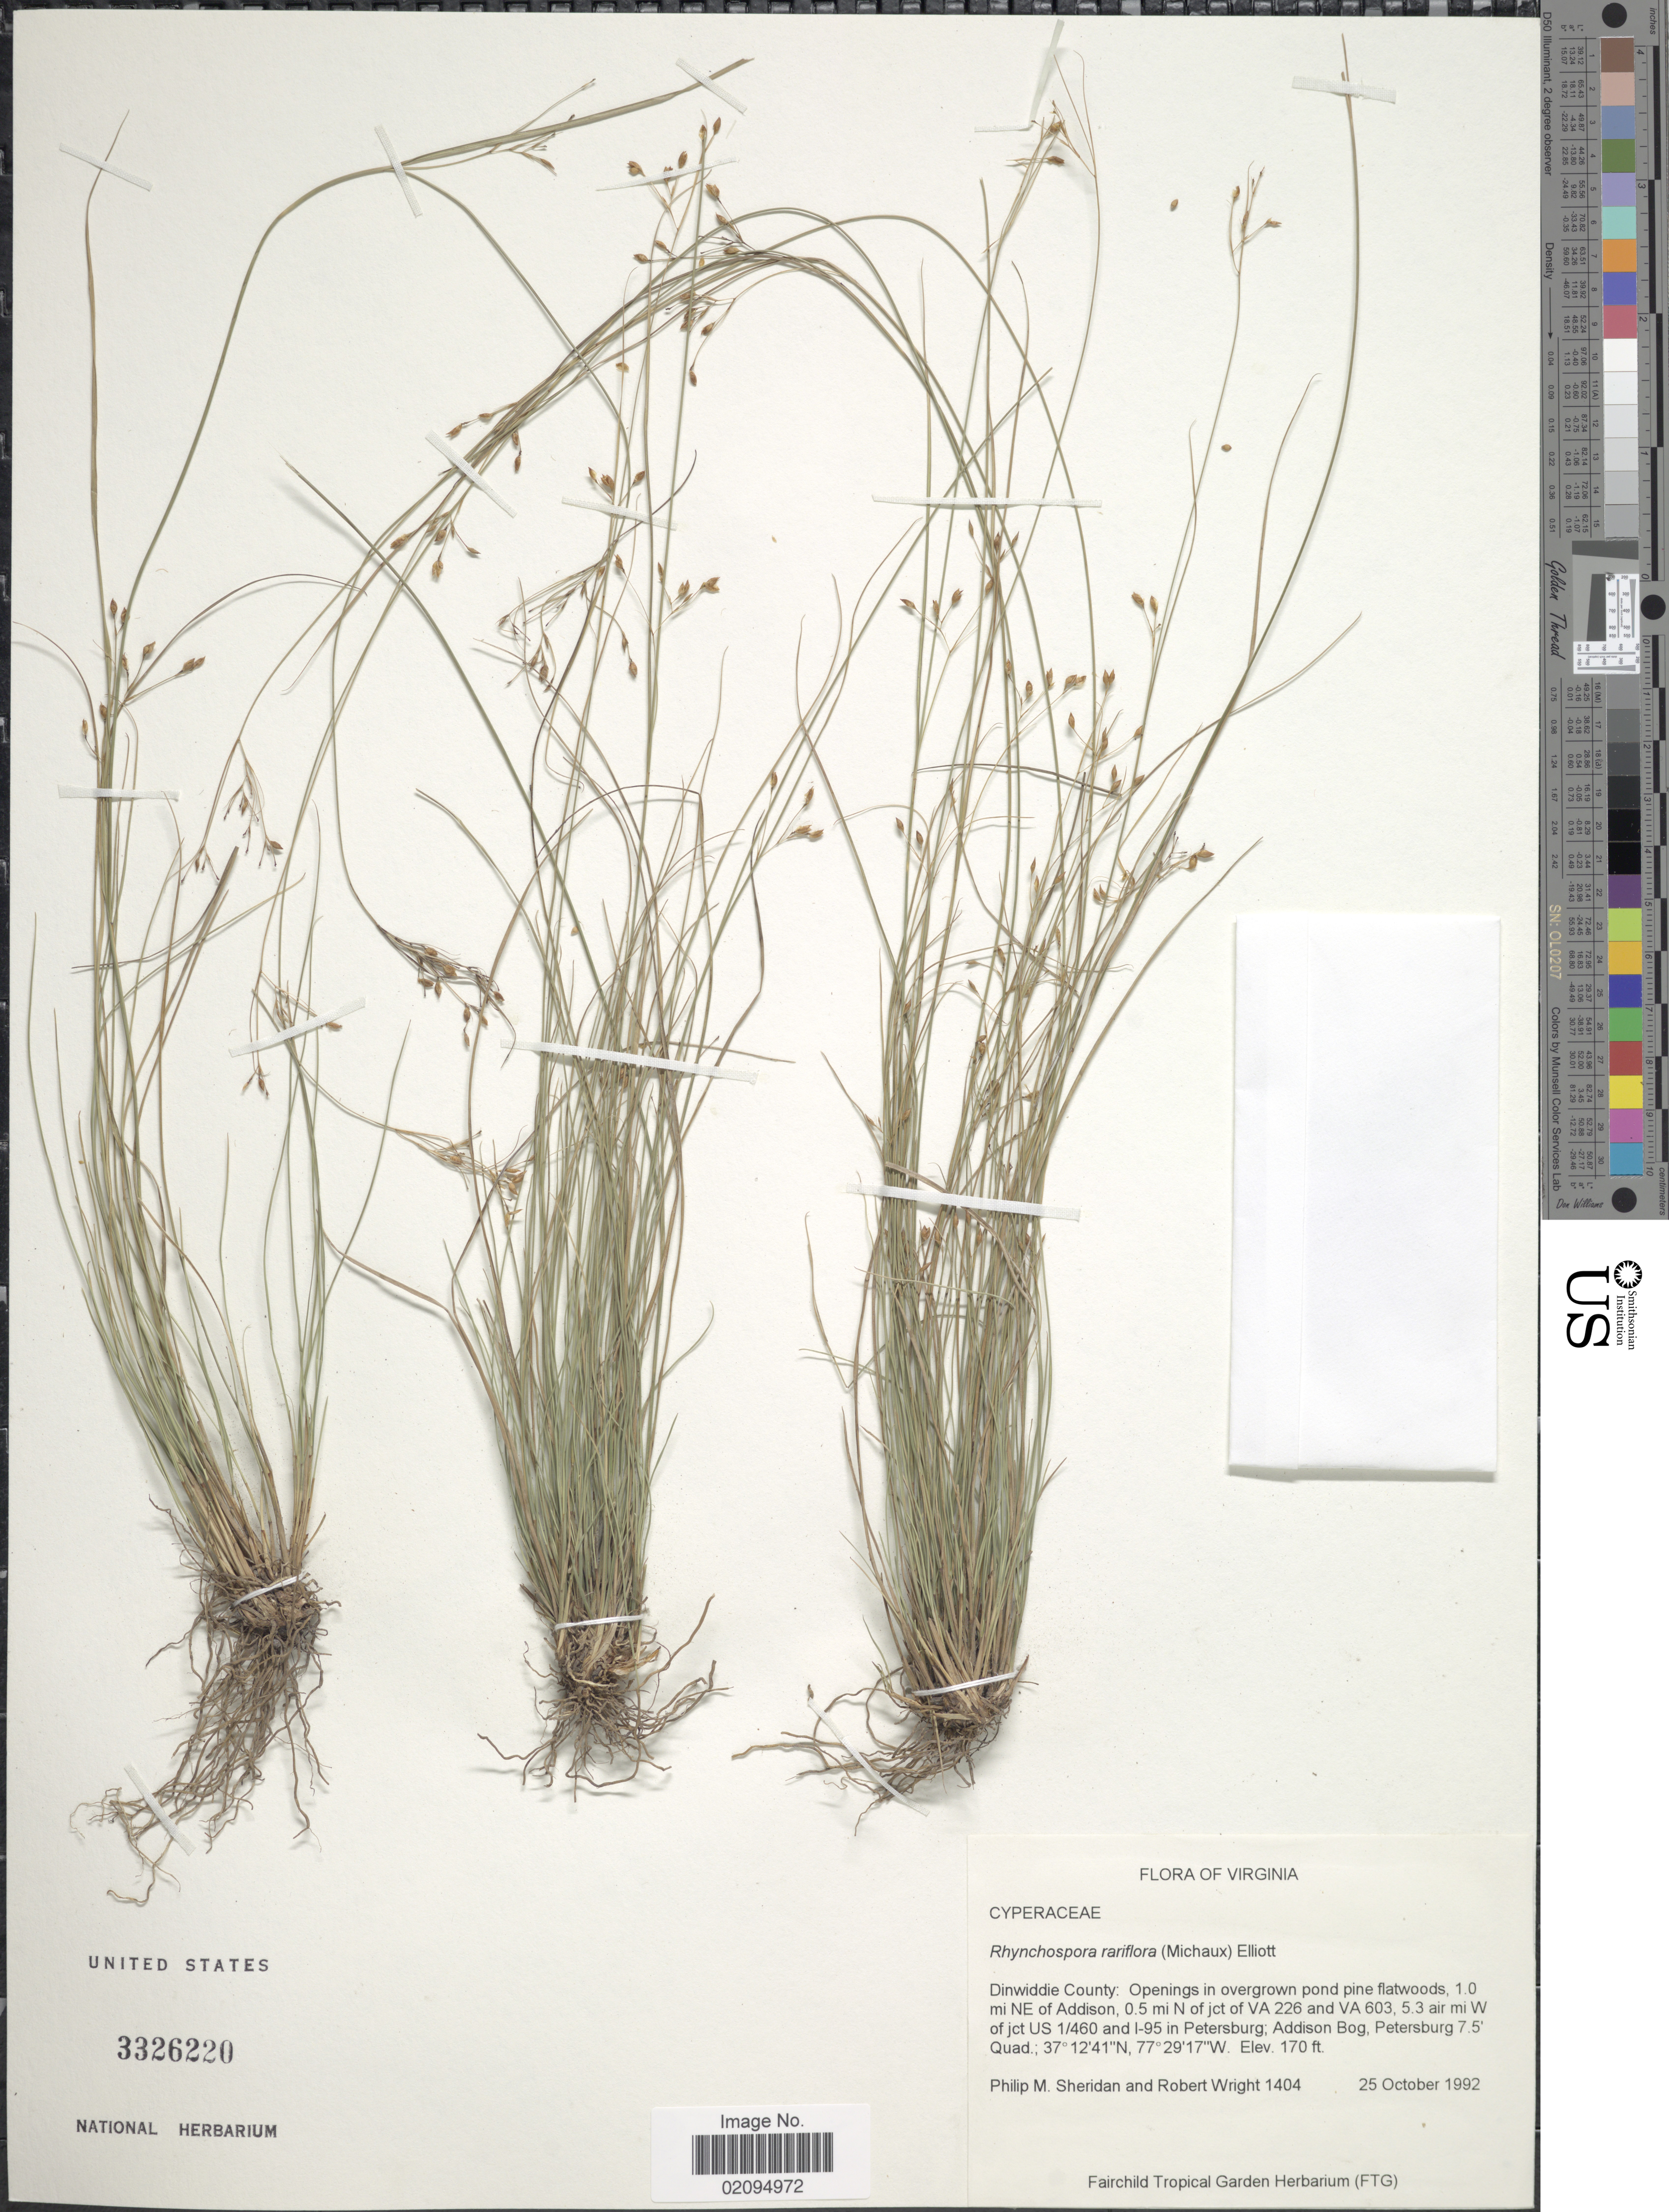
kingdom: Plantae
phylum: Tracheophyta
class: Liliopsida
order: Poales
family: Cyperaceae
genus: Rhynchospora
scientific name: Rhynchospora rariflora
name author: (Michx.) Elliott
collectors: P. Sheridan & R. A. Wright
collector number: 1404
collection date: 1992-10-25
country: United States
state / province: Virginia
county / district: Dinwiddie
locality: Dinwiddie County: 1.0 mi nE of Addison, 0.5 mi N of jct of VA 226 and VA 603, 5.3 air mi W of jct US 1/460 and I-95 in Petersburg; Addison Bog, Petersburg 7.5' Quad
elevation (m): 52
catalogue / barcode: US 3326220